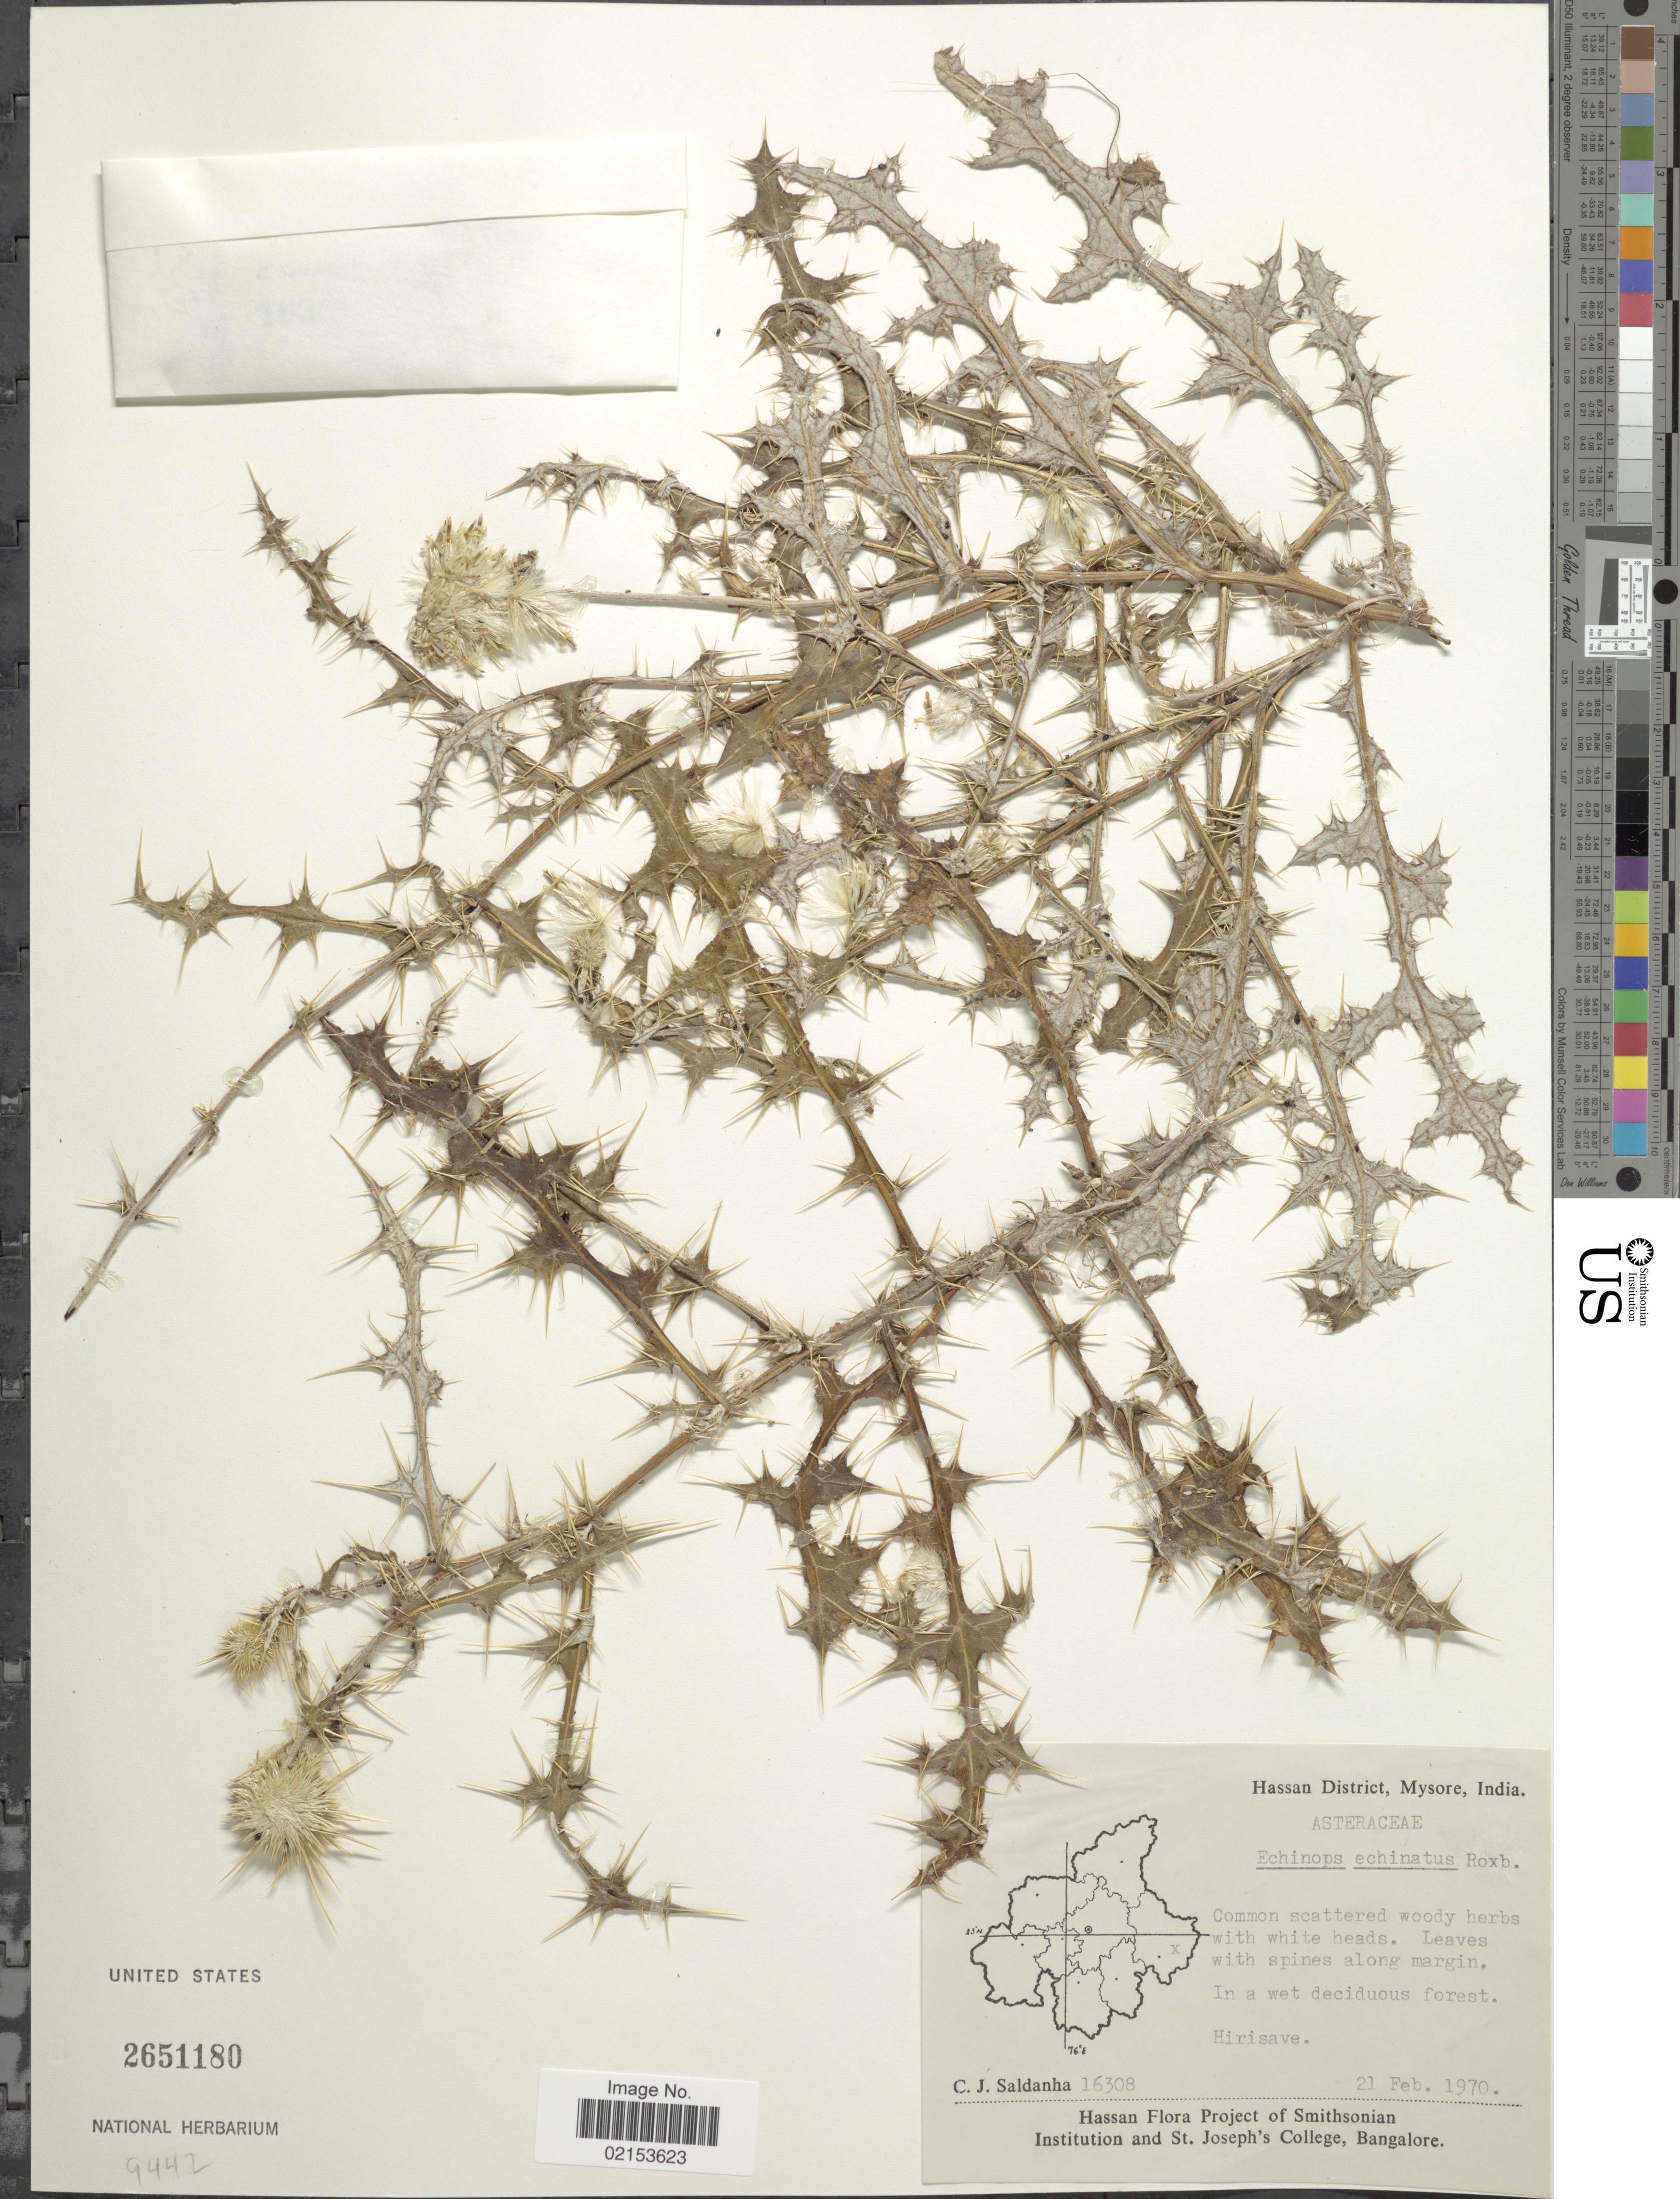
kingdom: Plantae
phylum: Tracheophyta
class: Magnoliopsida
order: Asterales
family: Asteraceae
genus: Echinops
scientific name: Echinops echinatus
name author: Roxb.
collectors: C. J. Saldanha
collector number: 16308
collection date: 1970-02-21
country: India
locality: Hassan District, Mysore, Hirisave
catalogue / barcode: US 2651180